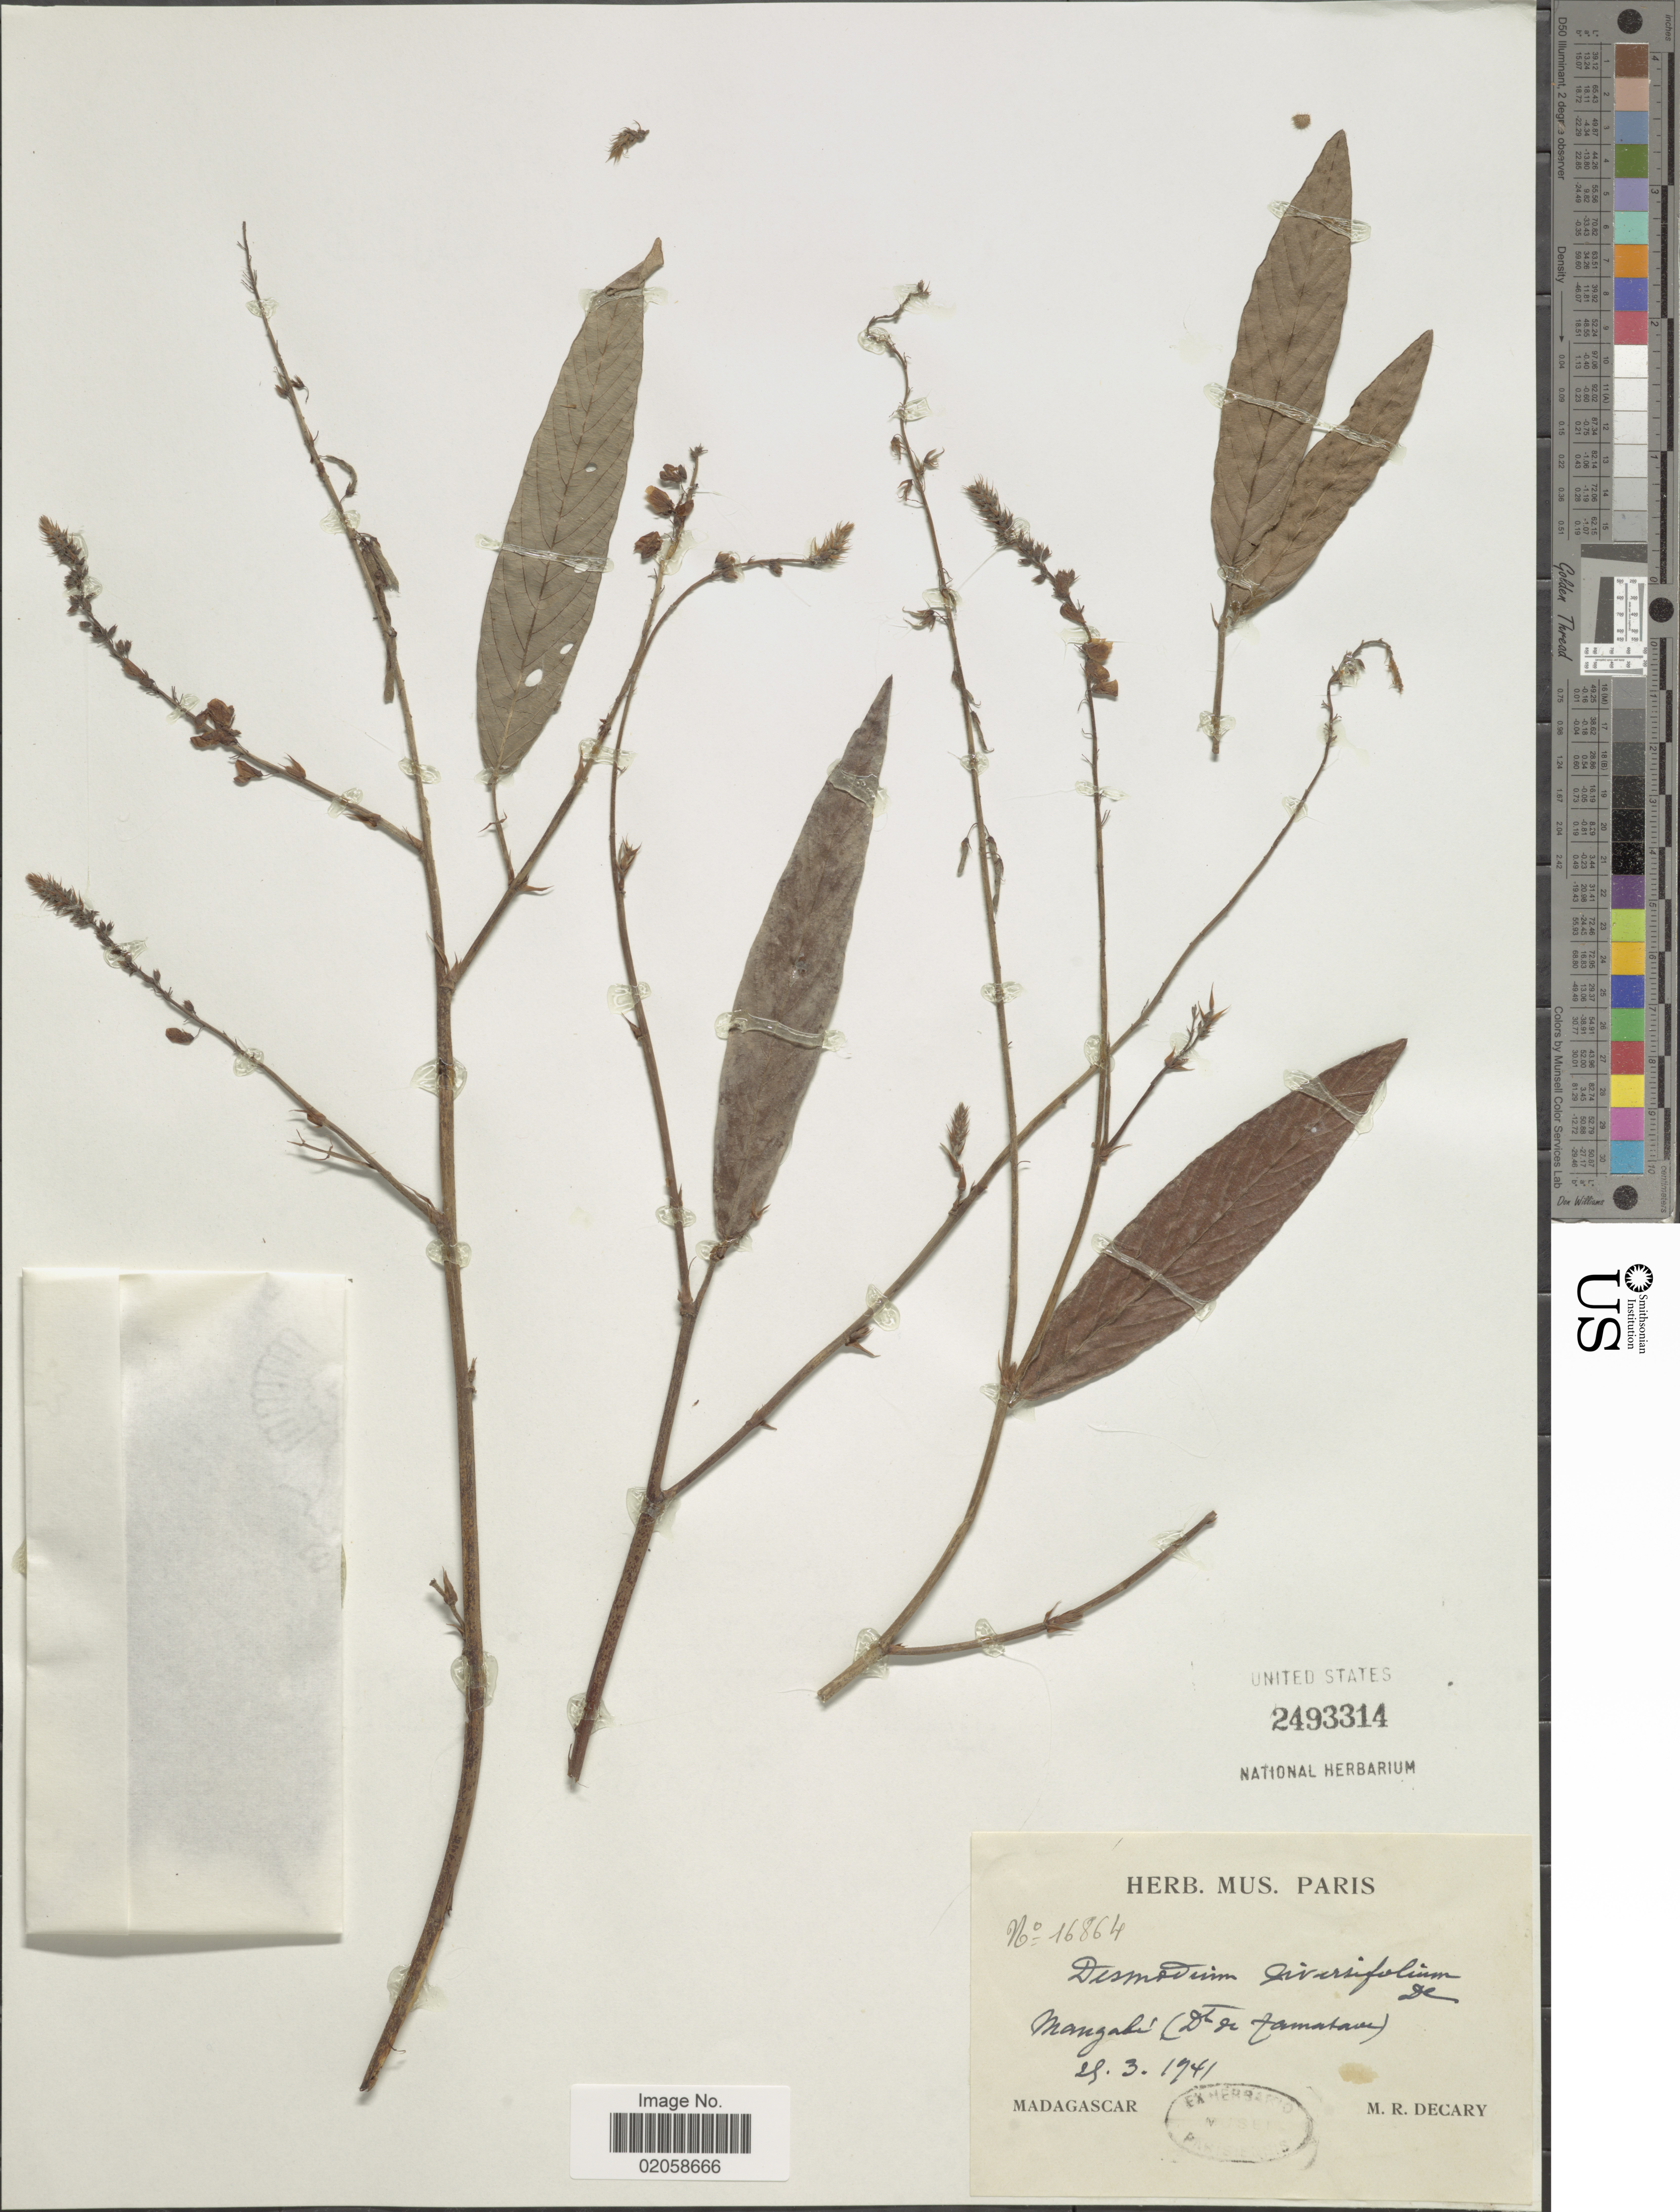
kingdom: Plantae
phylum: Tracheophyta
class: Magnoliopsida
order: Fabales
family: Fabaceae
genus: Pleurolobus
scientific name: Pleurolobus salicifolius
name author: (Poir.) H. Ohashi & K. Ohashi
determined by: Strong, Mark T., (BOT), Smithsonian Institution - National Museum of Natural History (UNITED STATES)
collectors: R. Decary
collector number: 16864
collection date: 1941-03-29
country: Madagascar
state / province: Atsinanana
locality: Mangabe (Dt. de Tamatave) [District of Toamasina]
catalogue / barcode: US 2493314